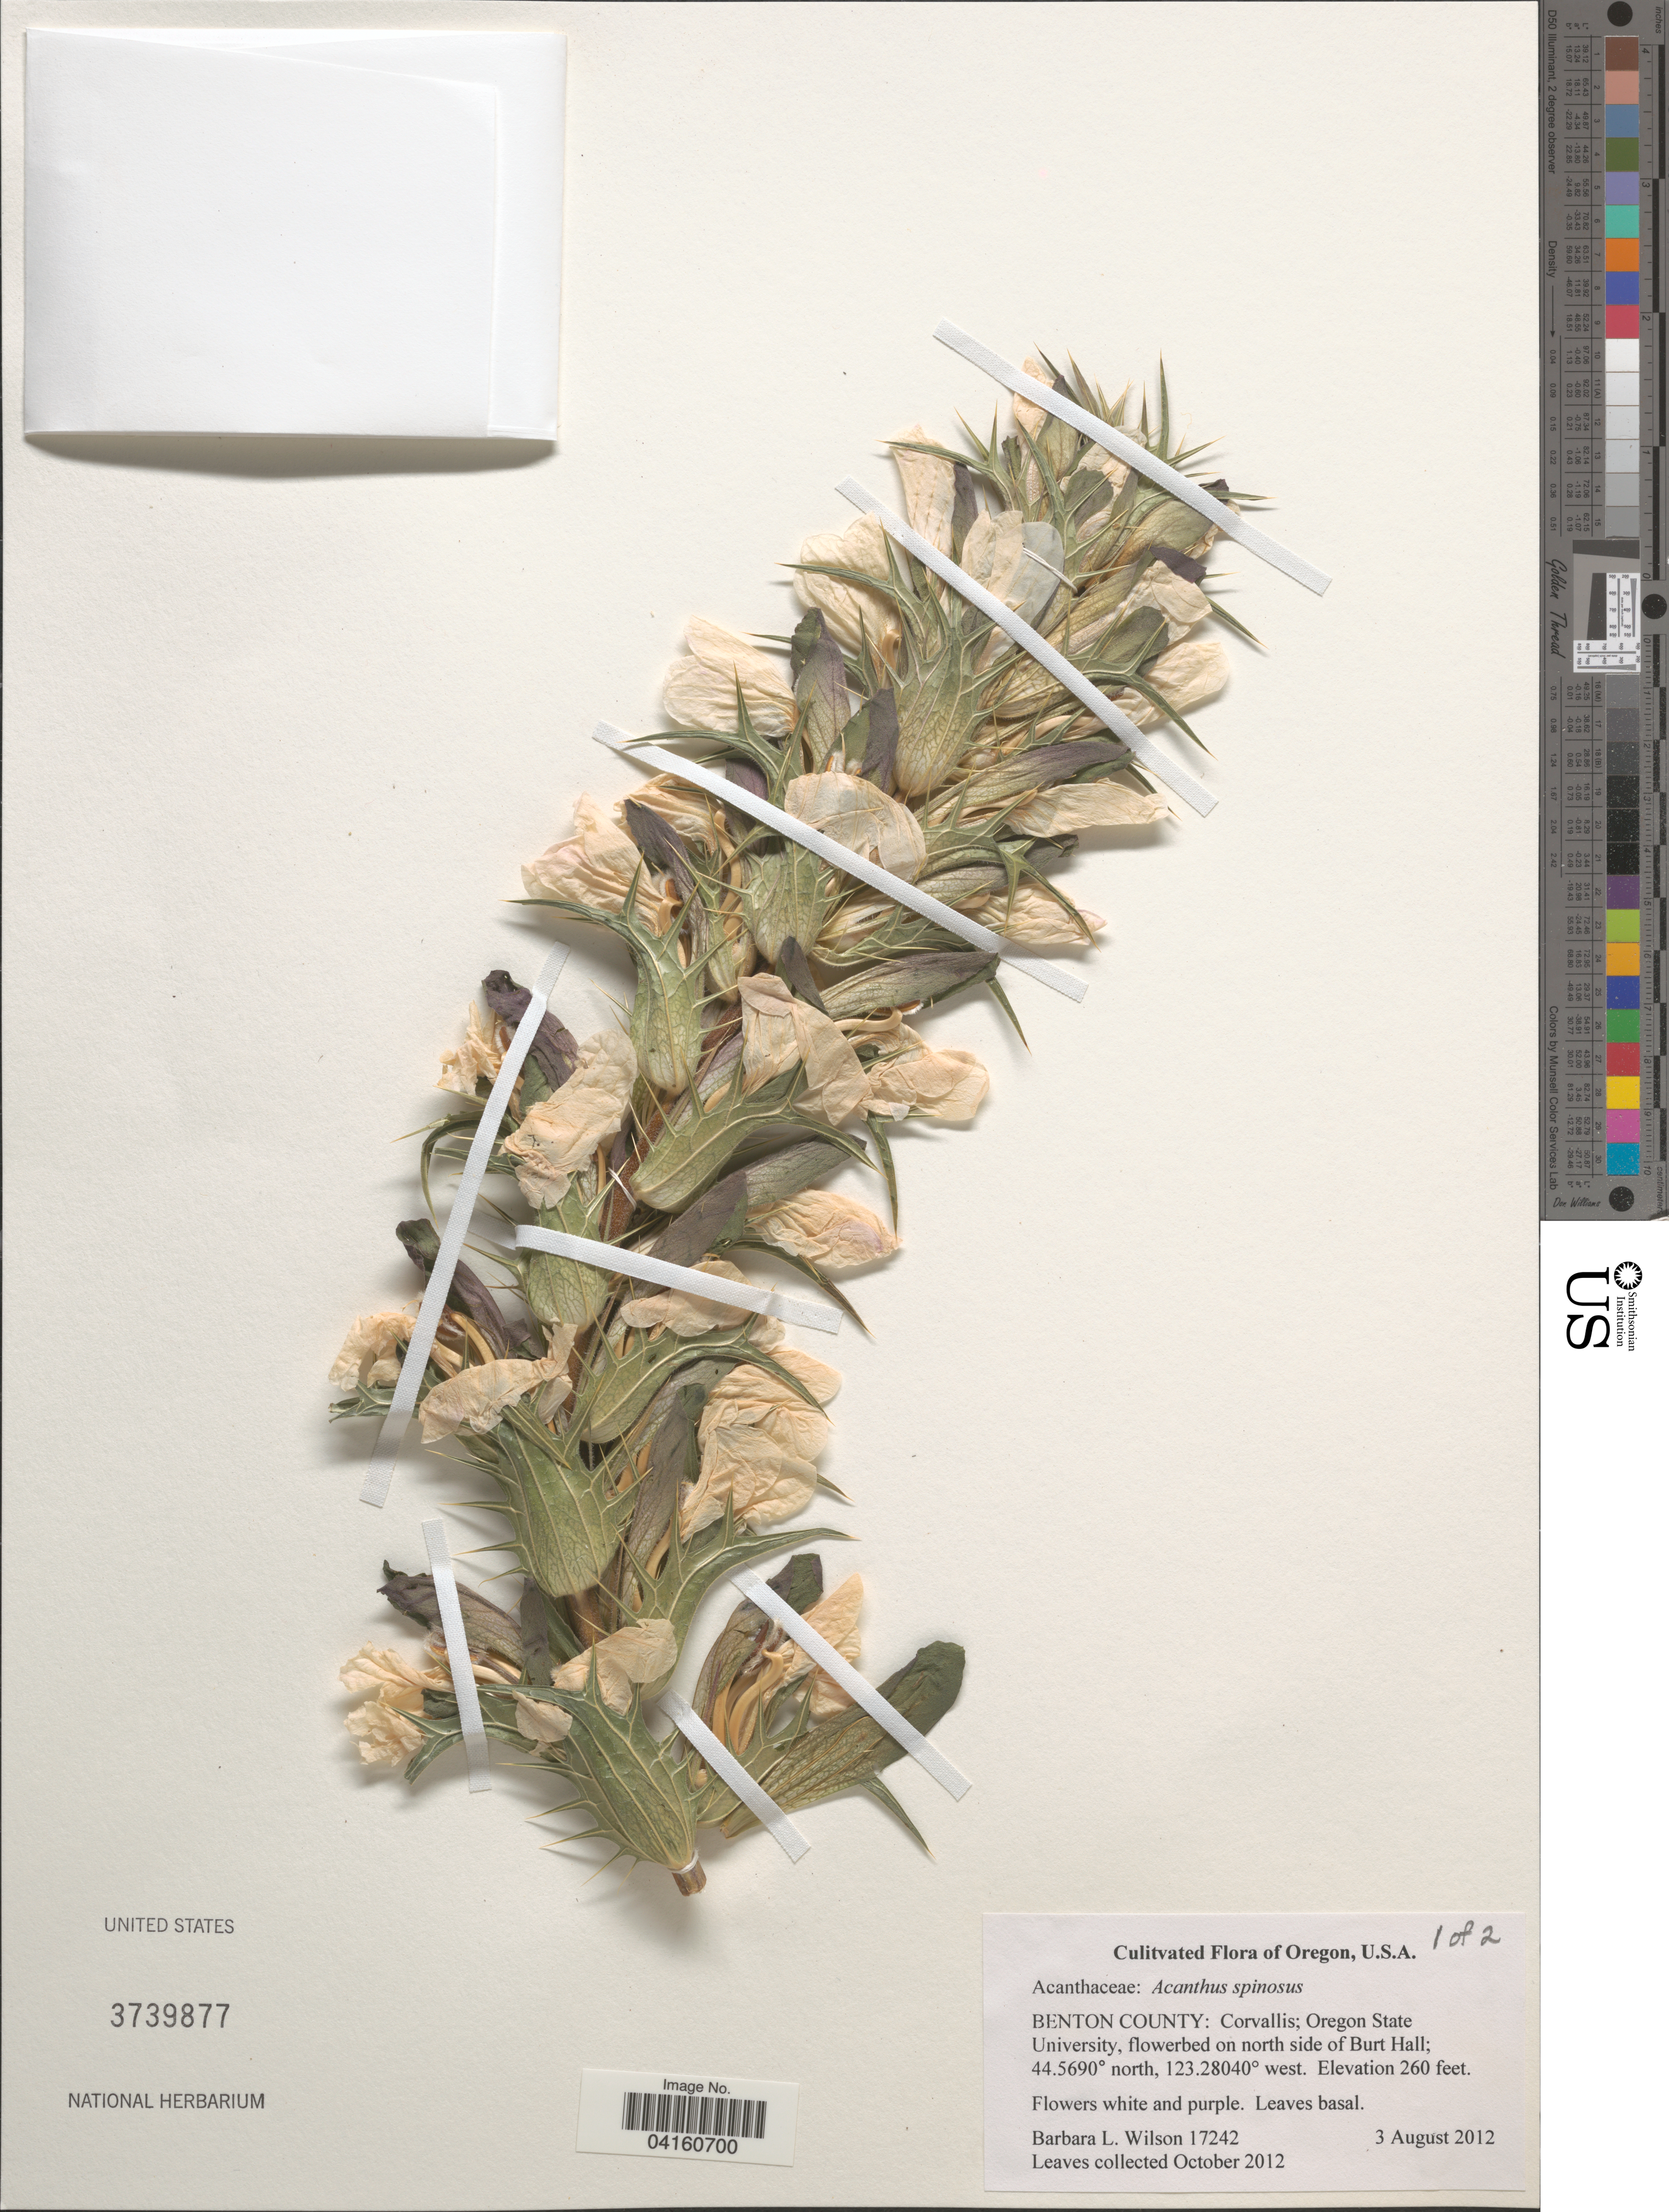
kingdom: Plantae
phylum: Tracheophyta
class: Magnoliopsida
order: Lamiales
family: Acanthaceae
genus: Acanthus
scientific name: Acanthus spinosus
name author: L.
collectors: B. L. Wilson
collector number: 17242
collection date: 2012-08-03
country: United States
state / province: Oregon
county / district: Benton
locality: Benton County: Corvallis; Oregon State University, flowerbed on north side of Burt Hall.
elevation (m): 79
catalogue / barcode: US 3739877